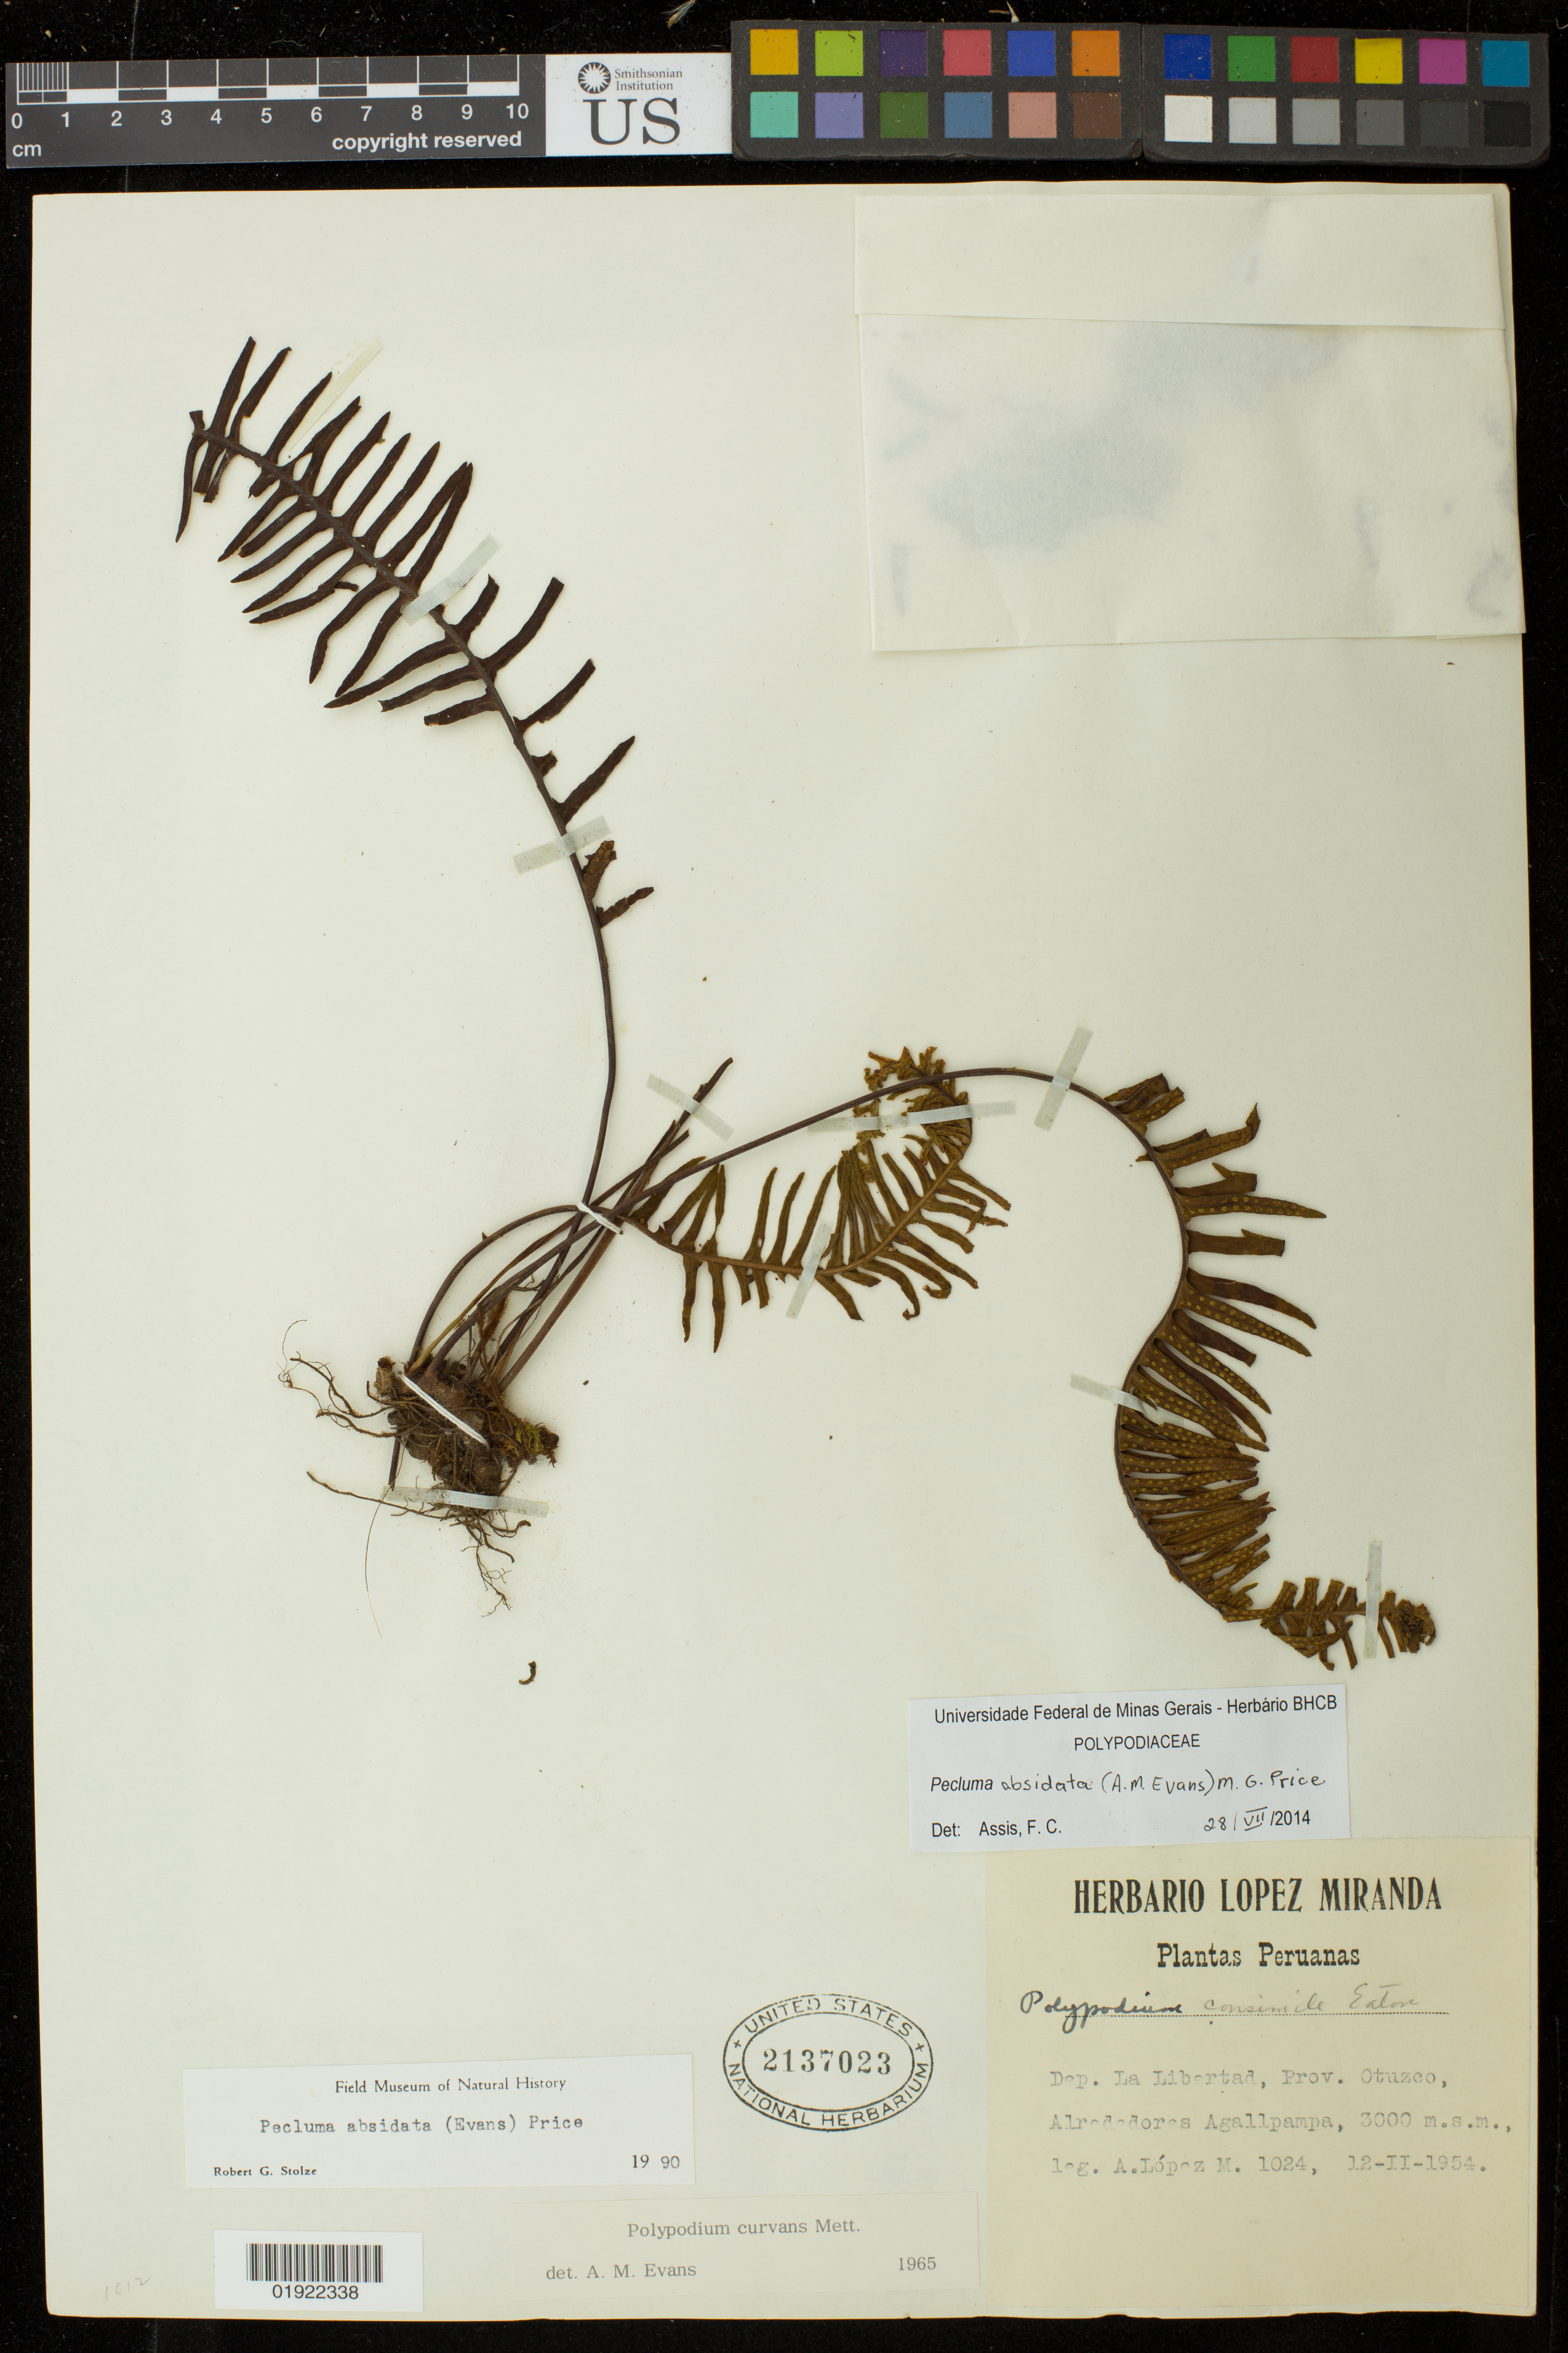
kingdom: Plantae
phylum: Tracheophyta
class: Polypodiopsida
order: Polypodiales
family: Polypodiaceae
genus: Pecluma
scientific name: Pecluma absidata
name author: (A.M. Evans) M.G. Price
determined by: Assis, F. C.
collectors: A. López M.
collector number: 1024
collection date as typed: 12-II-1954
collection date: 1954-02-12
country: Peru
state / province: La Libertad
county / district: Otuzco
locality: Alrededores Agallpampa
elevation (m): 3000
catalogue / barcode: US 2137023